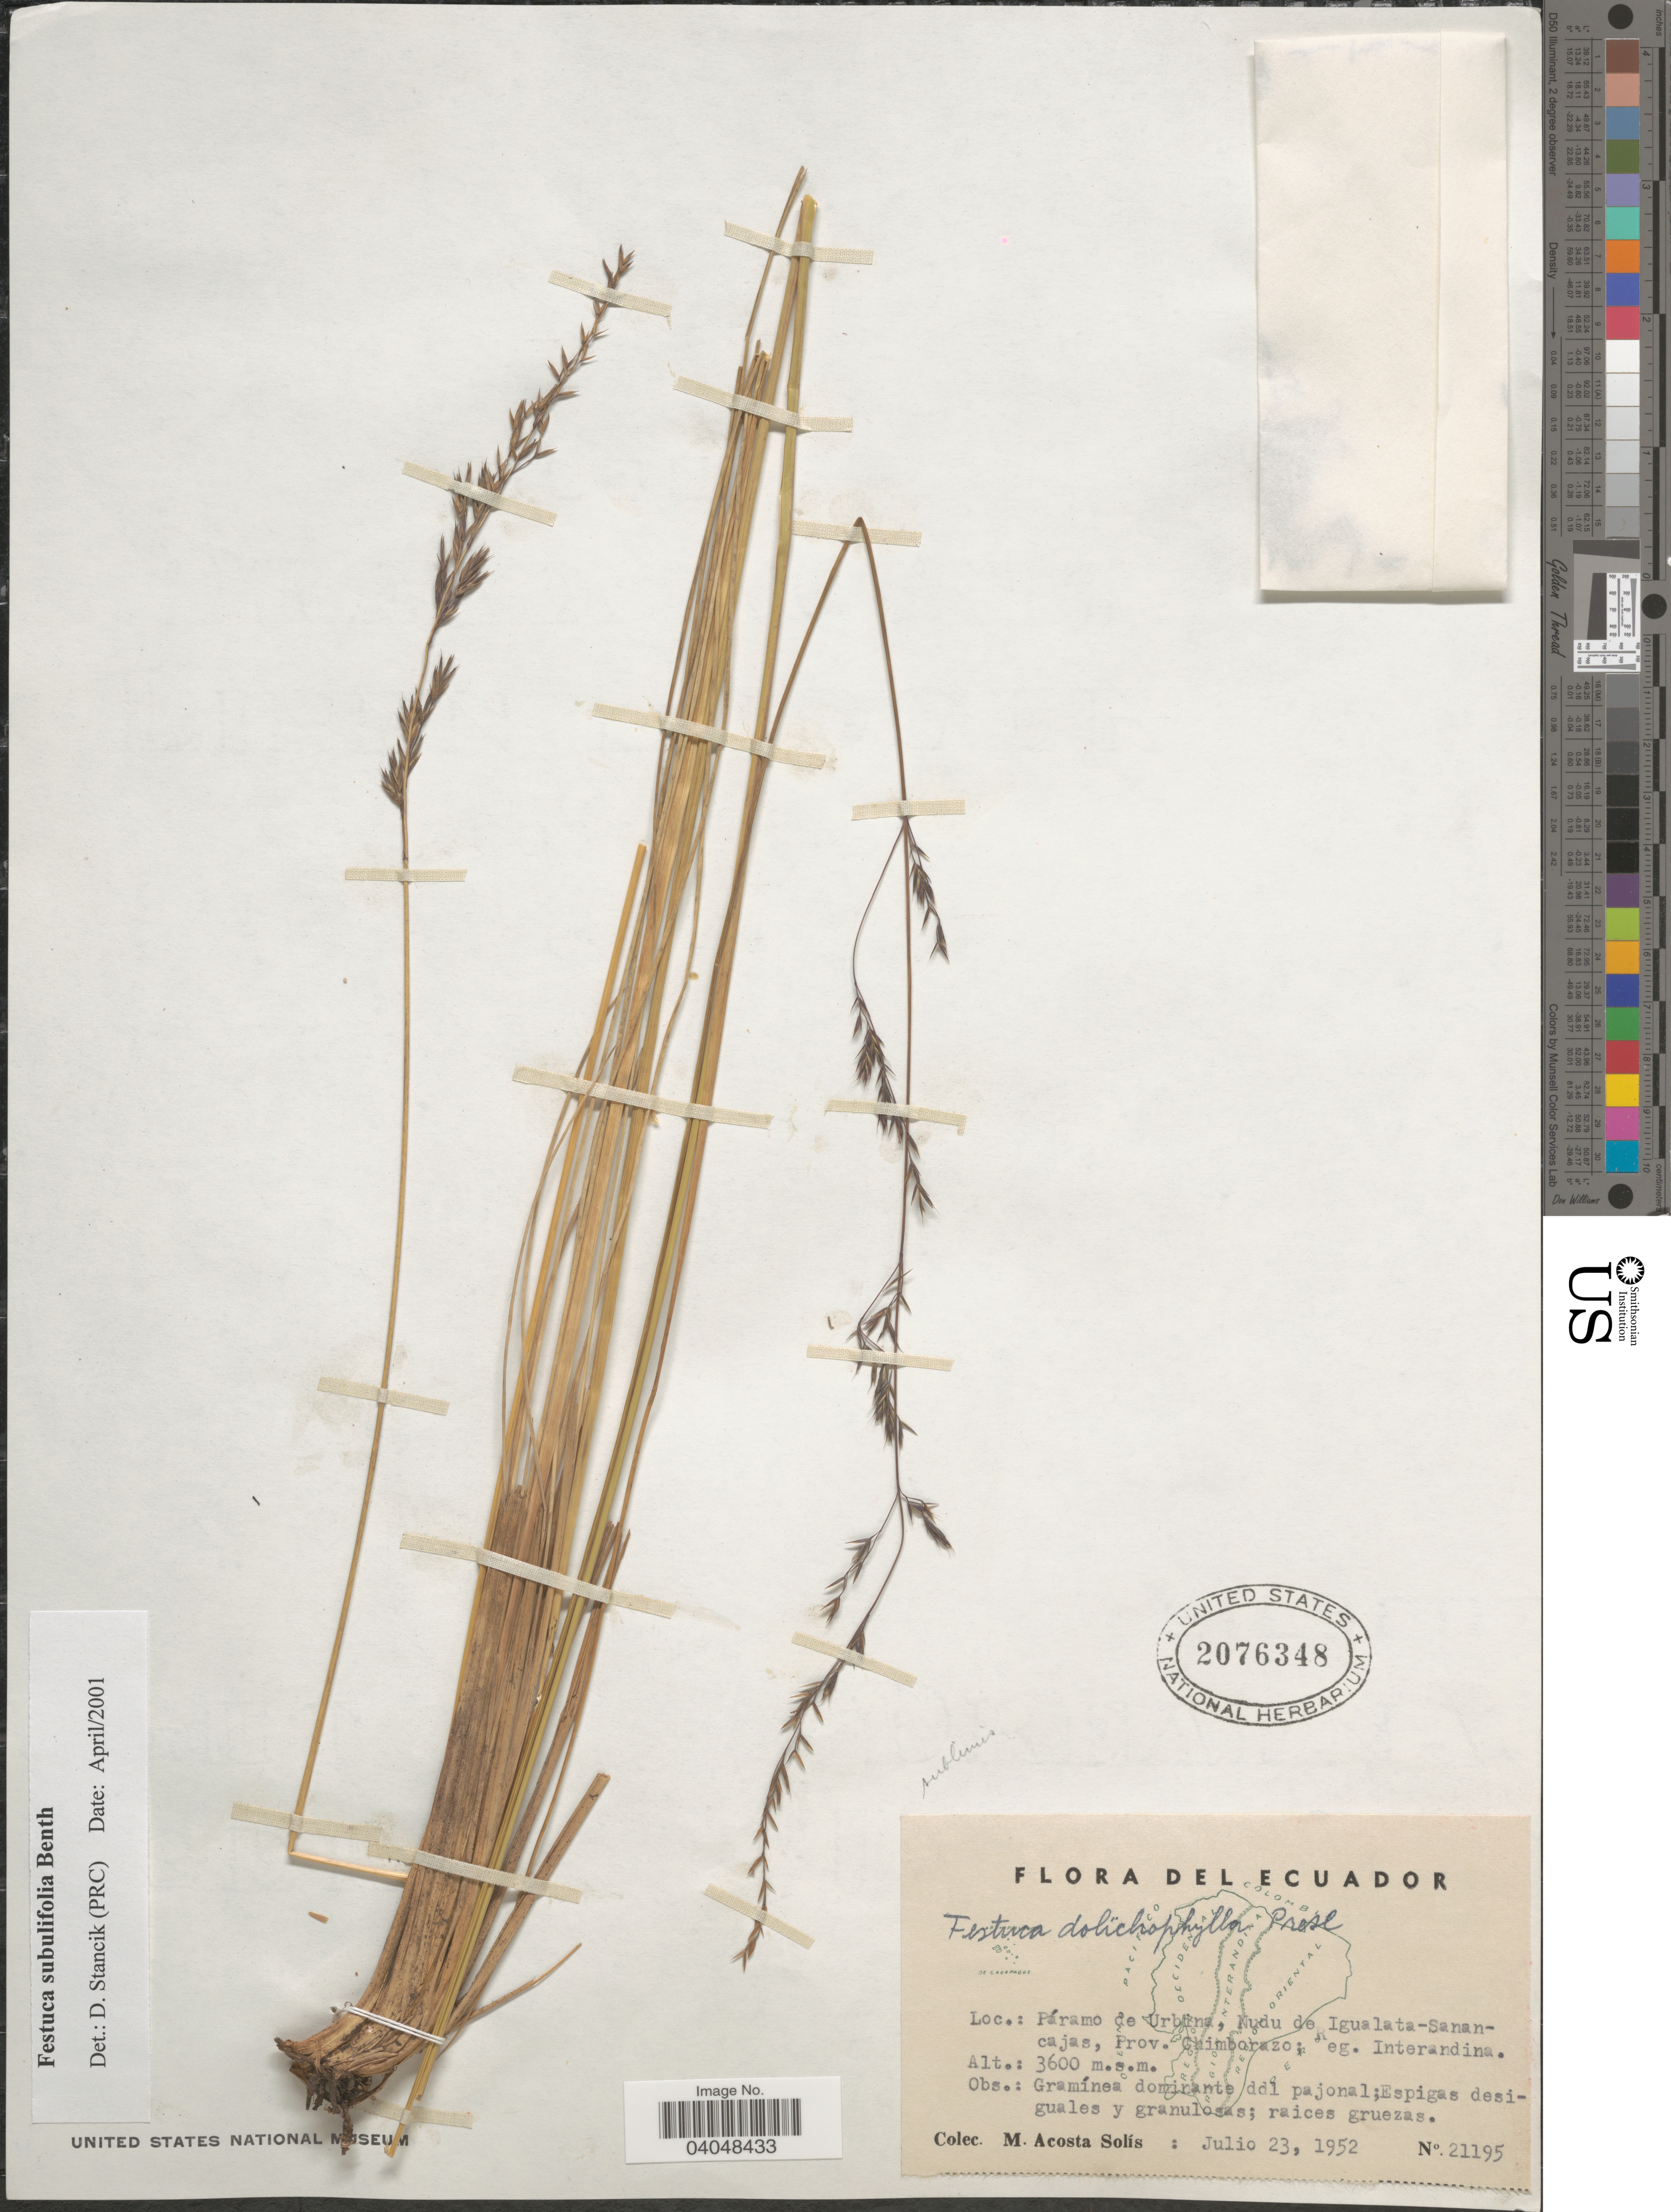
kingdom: Plantae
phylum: Tracheophyta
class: Liliopsida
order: Poales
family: Poaceae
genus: Festuca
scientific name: Festuca subulifolia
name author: Benth.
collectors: M. Acosta Solis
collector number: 21195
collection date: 1952-07-23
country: Ecuador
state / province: Chimborazo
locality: Páramo de Urbina, Nudu de Igualata-Sanancajas, Reg. Interandina.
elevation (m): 3600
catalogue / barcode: US 2076348